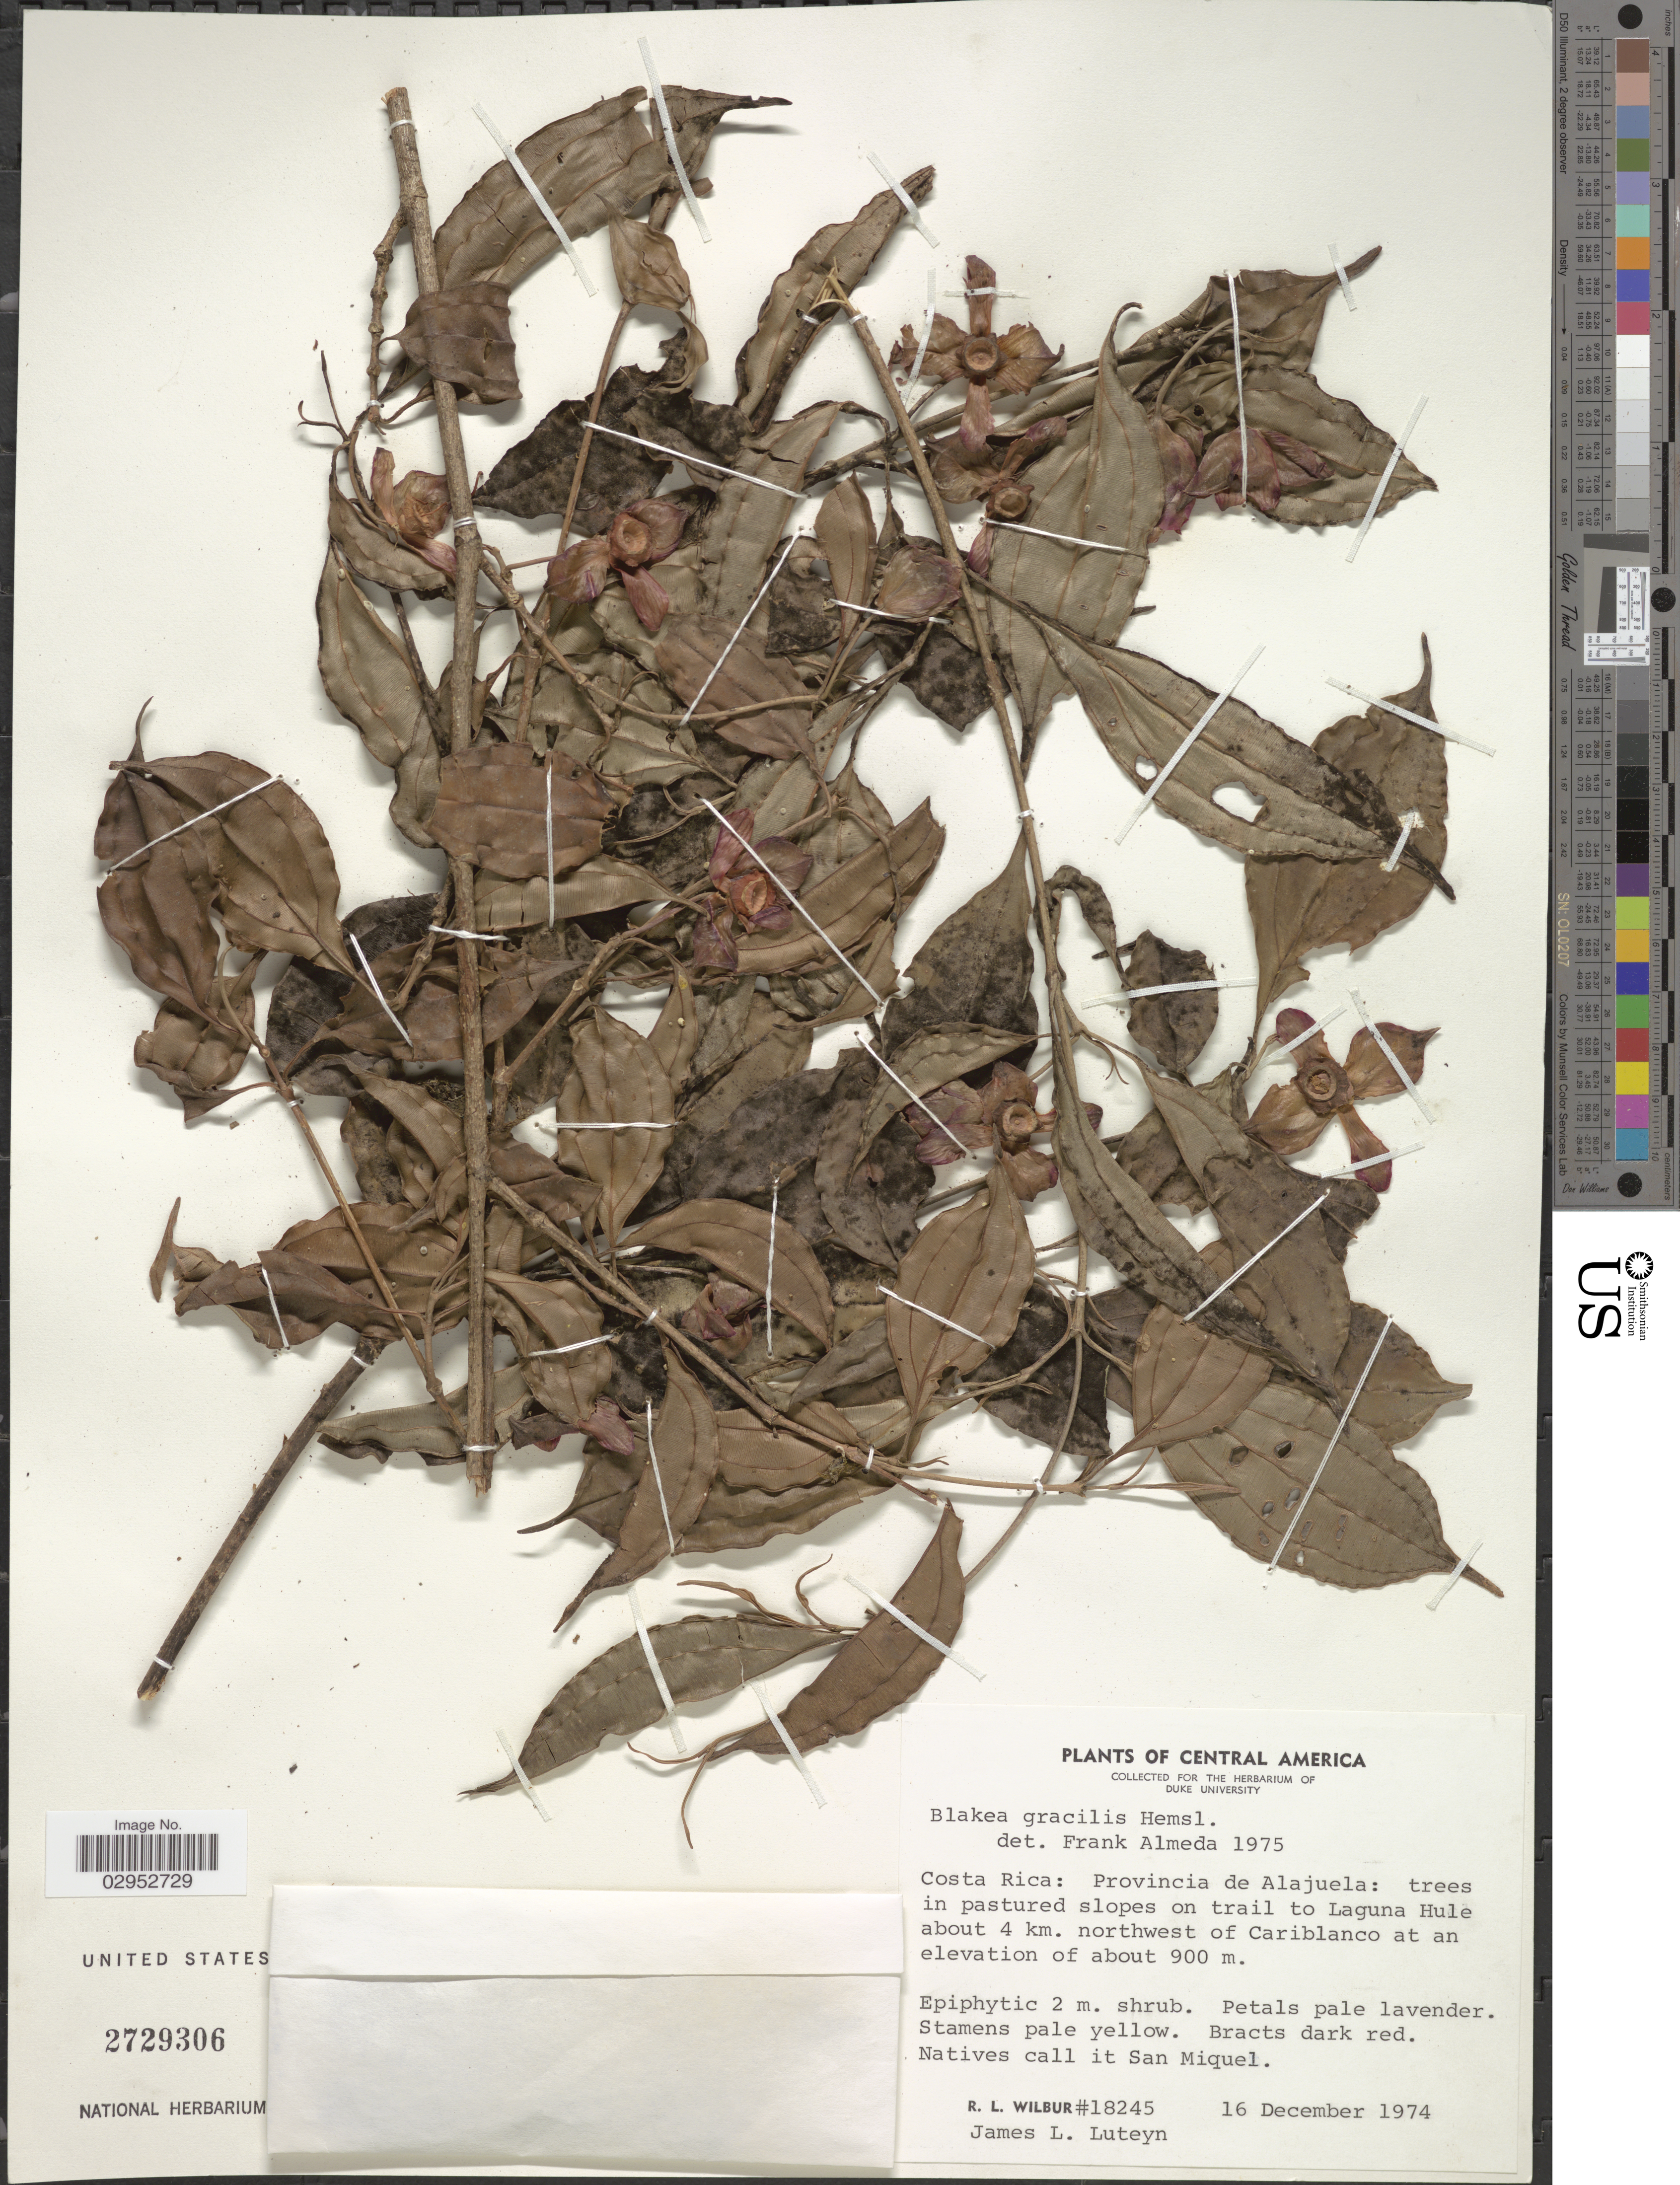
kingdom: Plantae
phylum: Tracheophyta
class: Magnoliopsida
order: Myrtales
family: Melastomataceae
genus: Blakea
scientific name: Blakea gracilis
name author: Hemsl.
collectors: R. L. Wilbur & J. L. Luteyn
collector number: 18245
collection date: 1974-12-16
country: Costa Rica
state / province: Alajuela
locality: Provincia de Alajuela: trees in pastured slopes on trail to Laguna Hule about 4 km. northwest of Cariblanco.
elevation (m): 900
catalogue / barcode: US 2729306